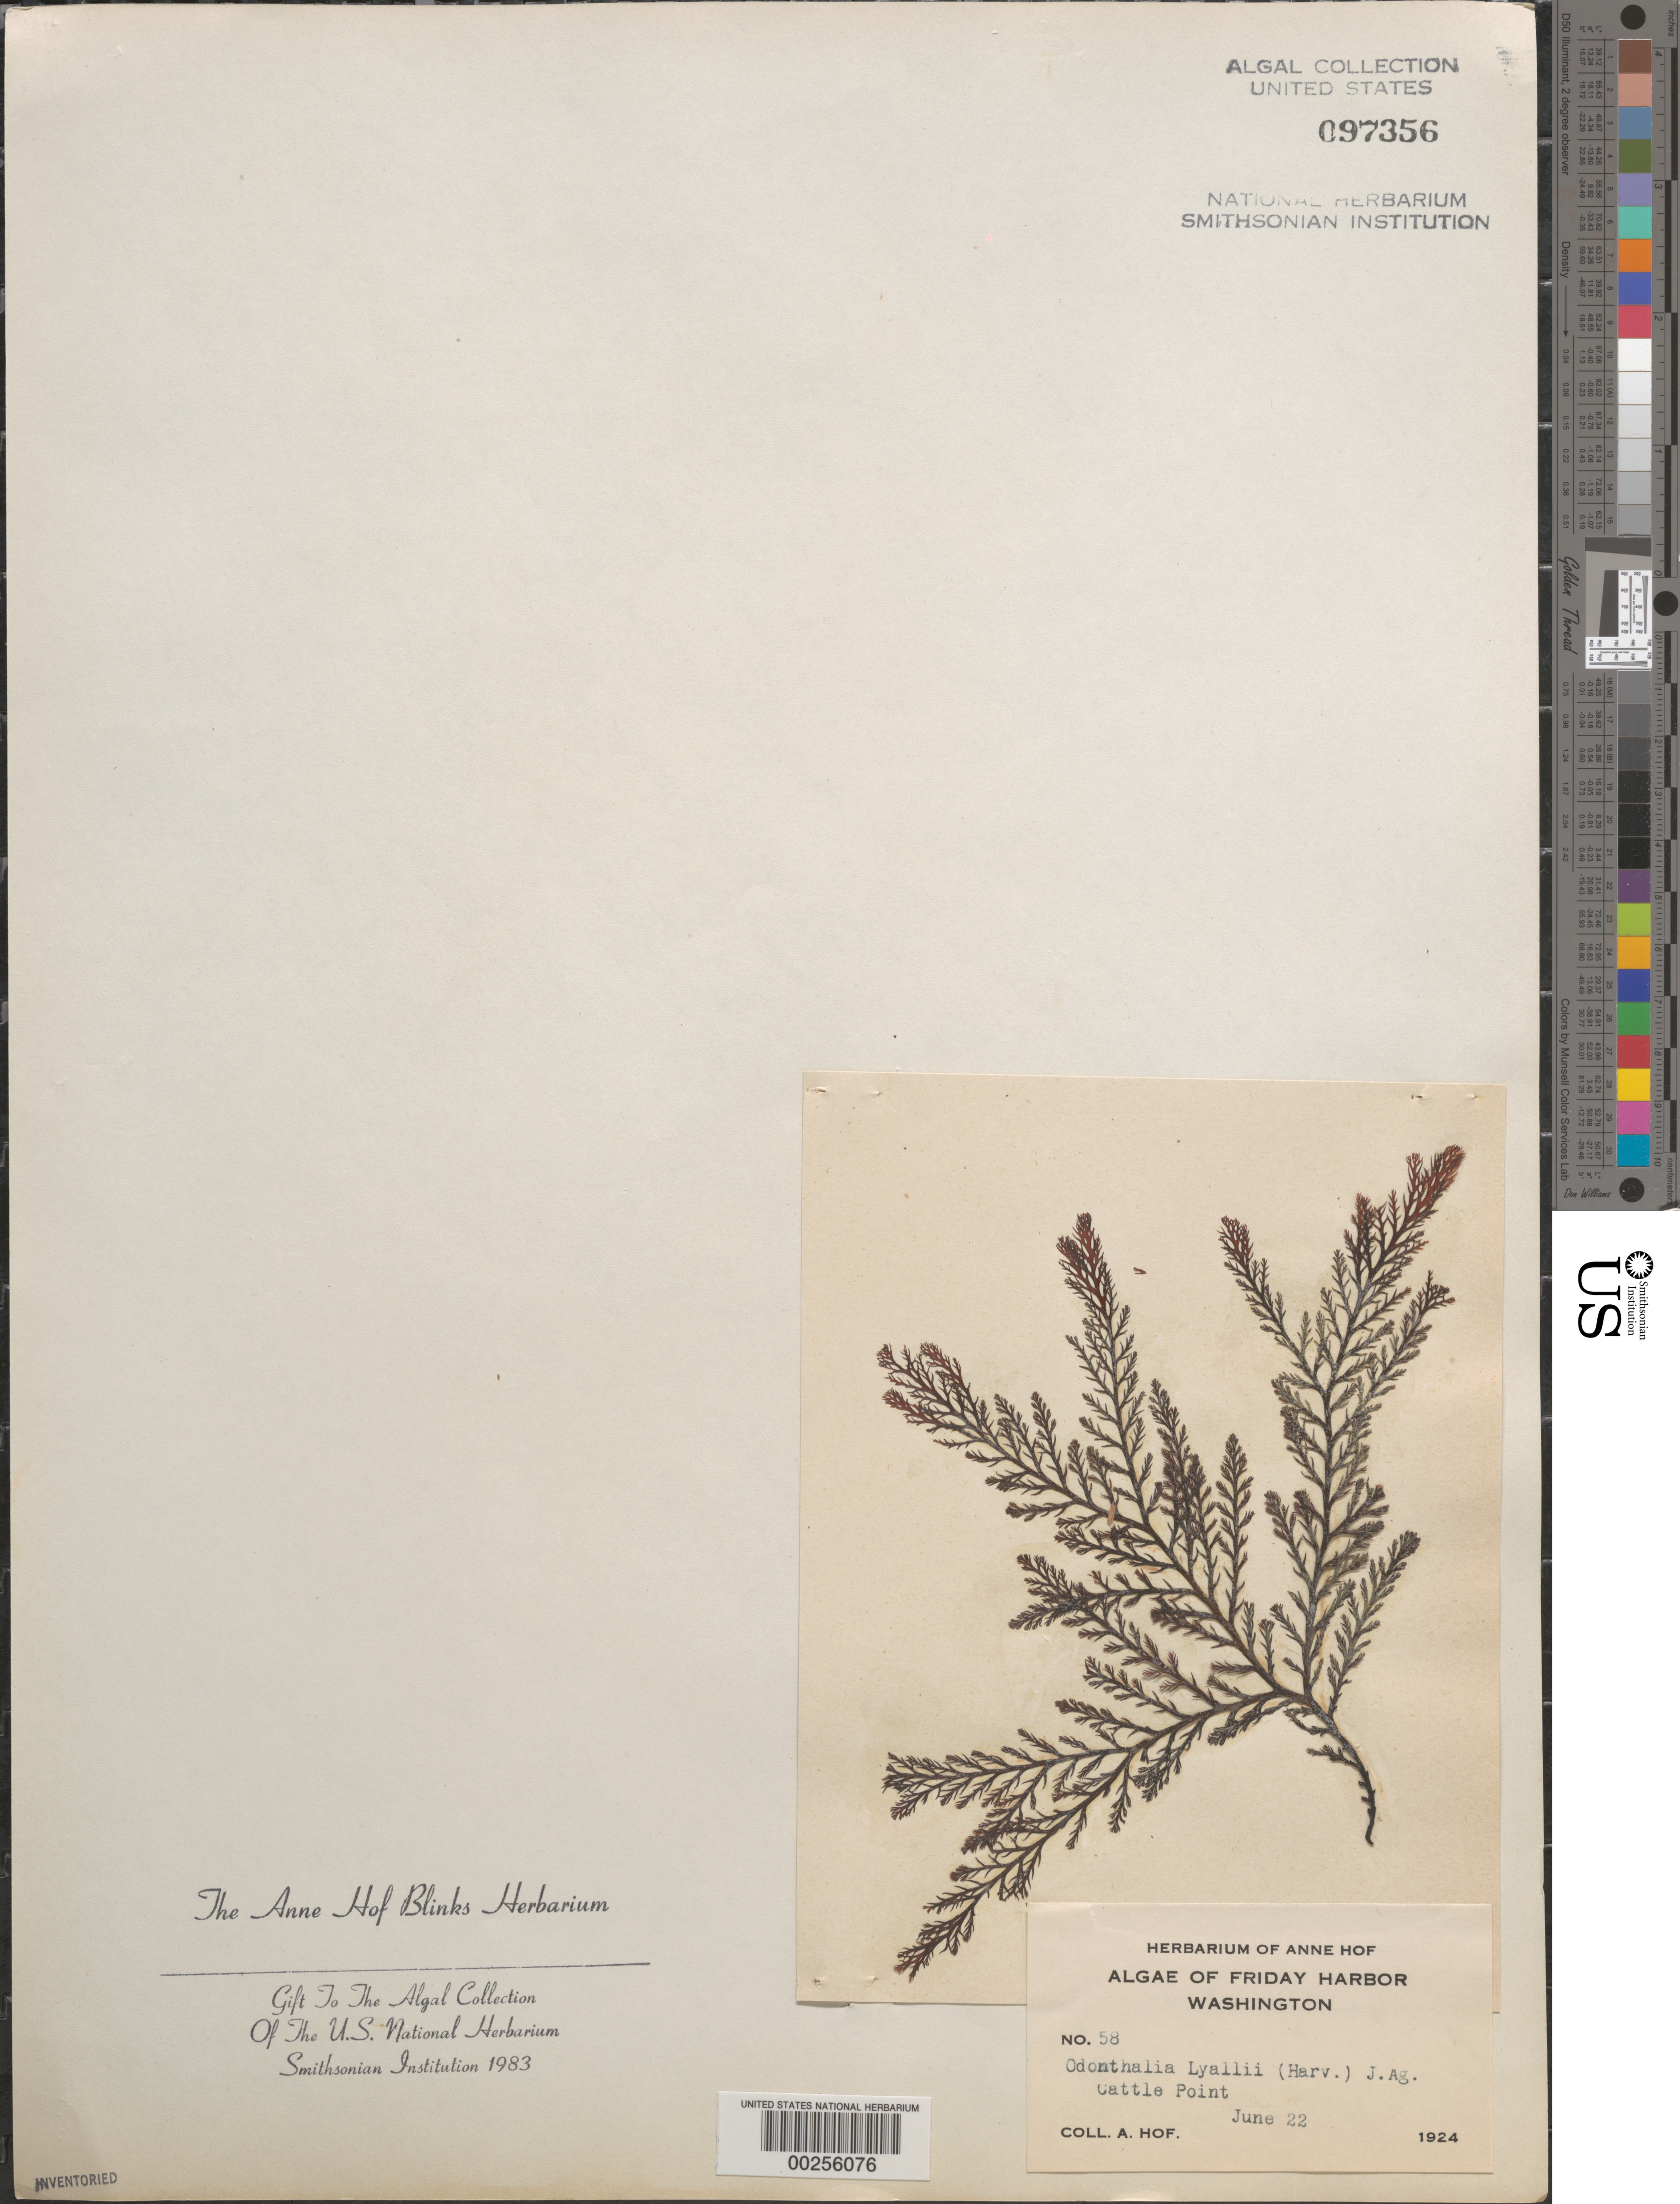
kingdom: Plantae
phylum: Rhodophyta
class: Florideophyceae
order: Ceramiales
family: Rhodomelaceae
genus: Odonthalia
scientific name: Odonthalia lyallii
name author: (Harv.) J. Agardh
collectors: A. Blinks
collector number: AHB 58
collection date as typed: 22 Jun 1924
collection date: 1924-06-22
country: United States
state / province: Washington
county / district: San Juan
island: San Juan Island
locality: Cattle Point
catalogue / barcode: US 97356